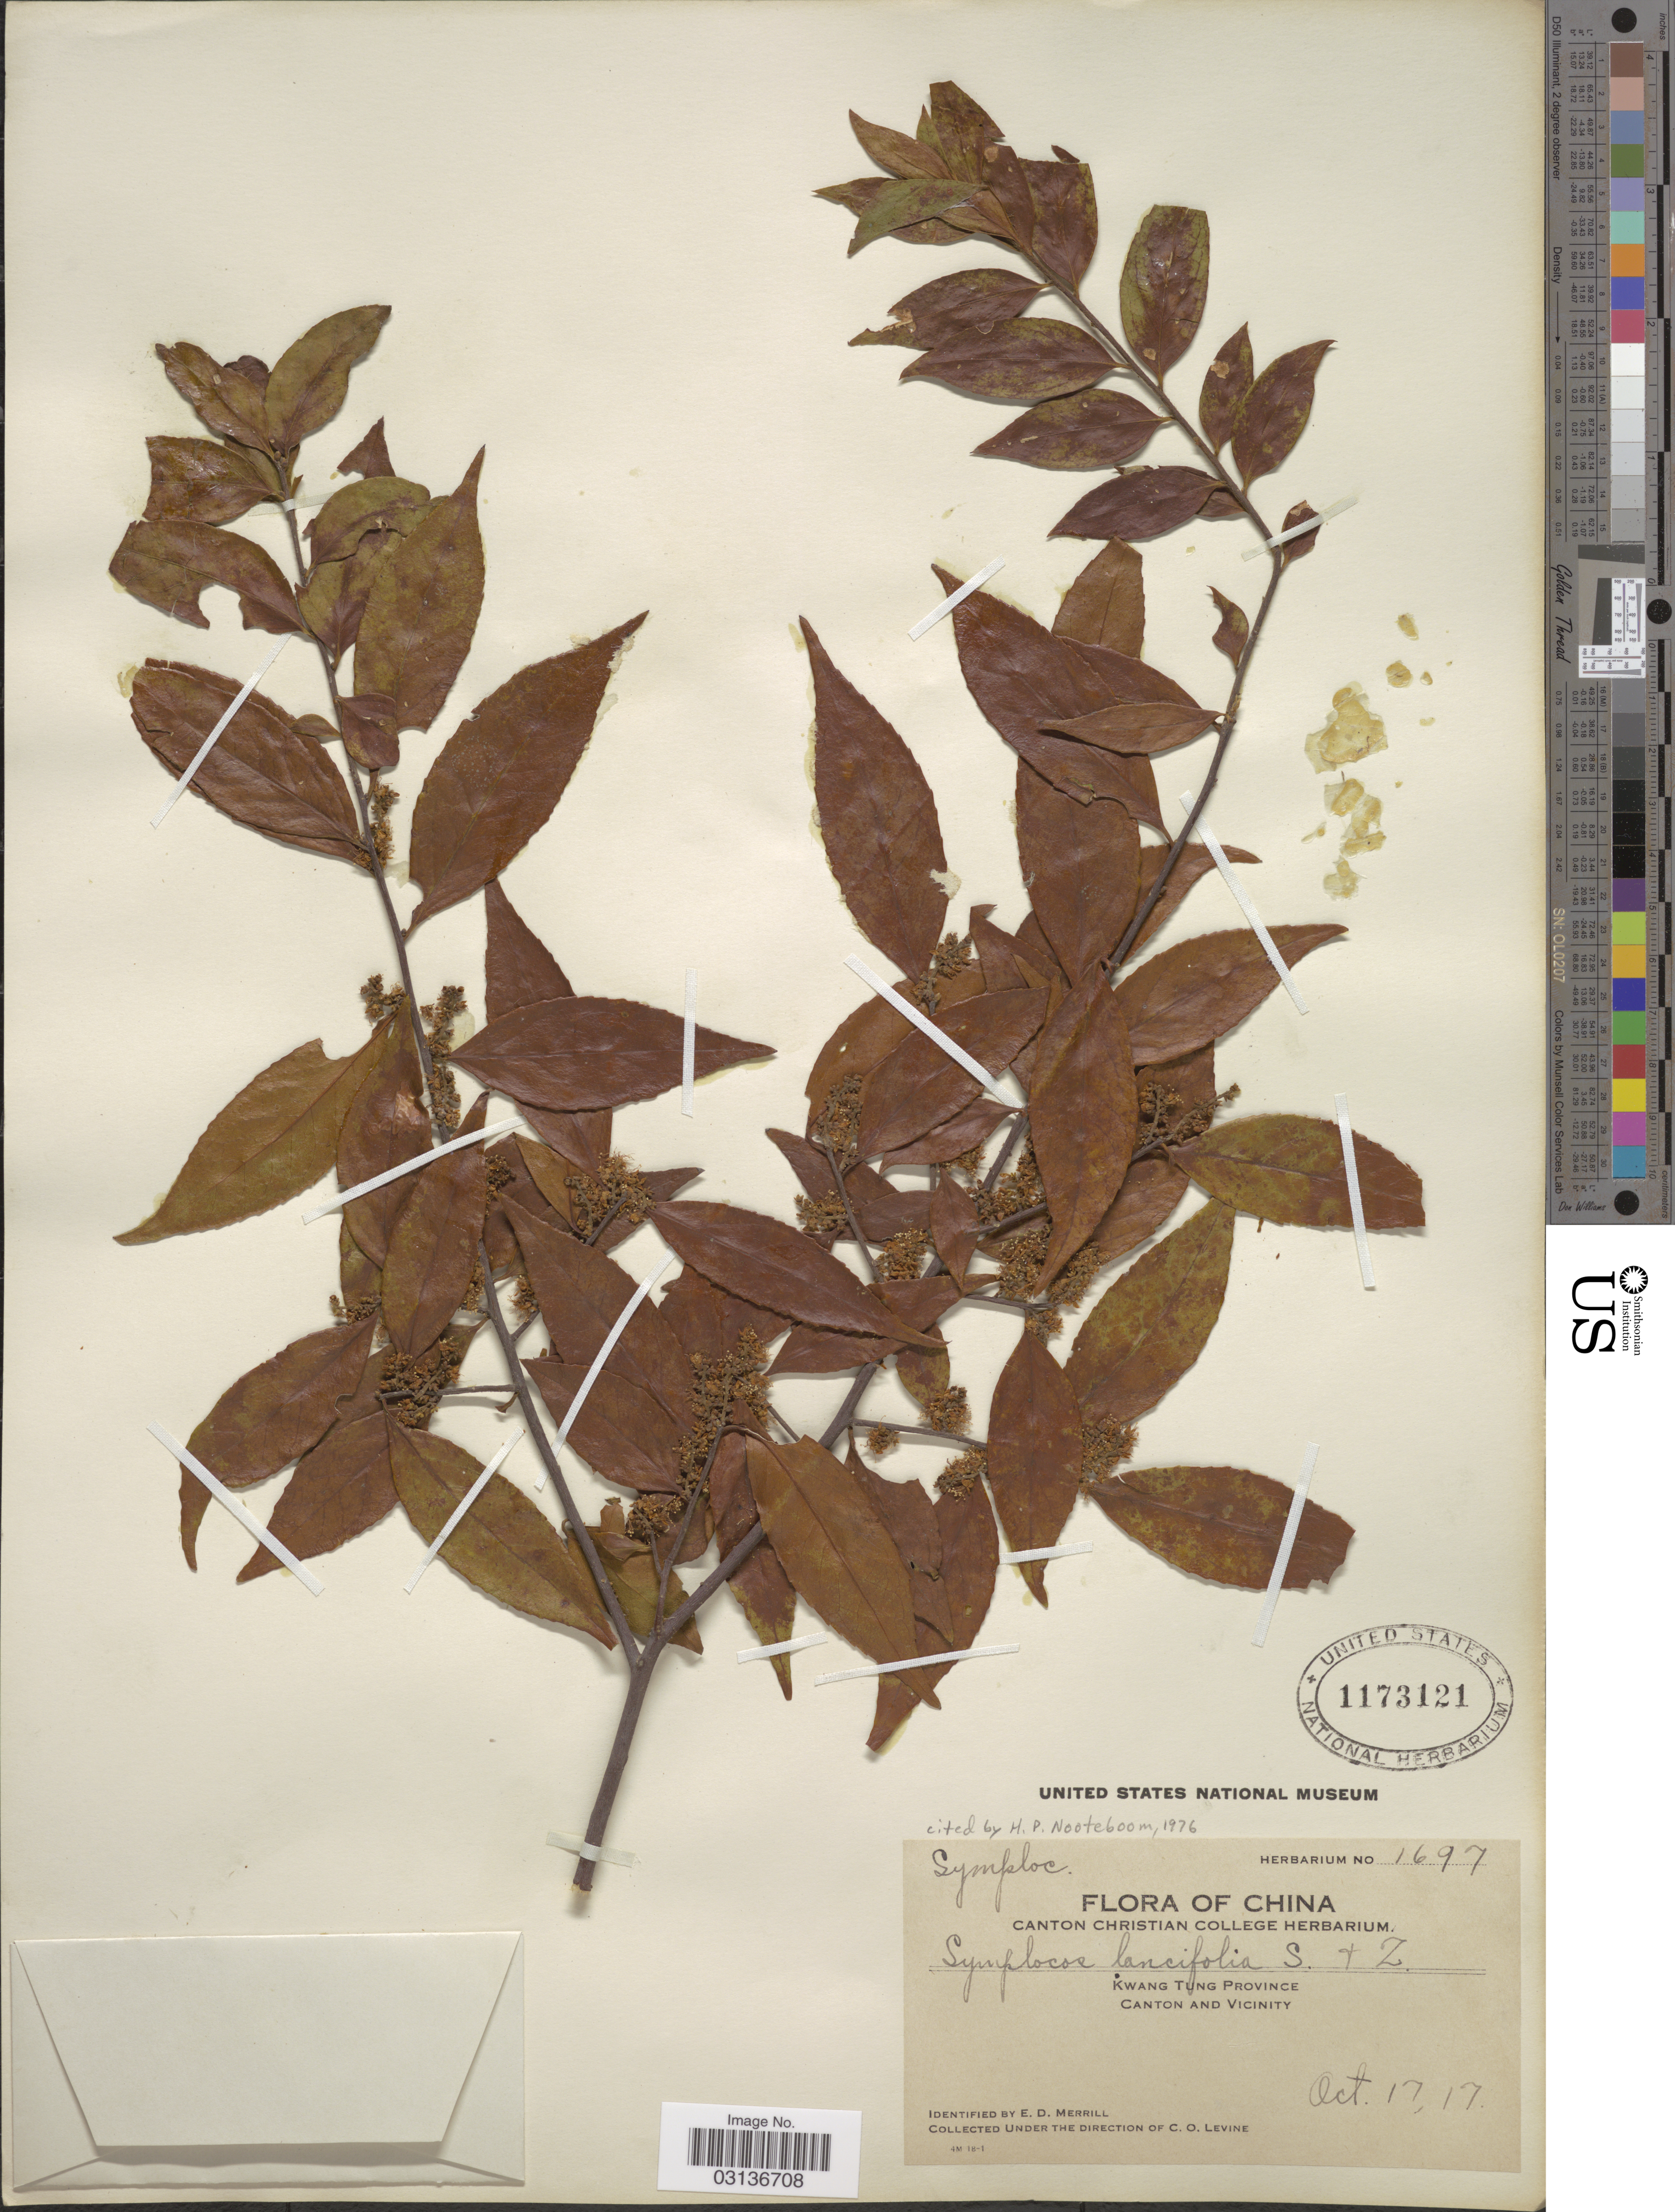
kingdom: Plantae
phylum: Tracheophyta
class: Magnoliopsida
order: Ericales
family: Symplocaceae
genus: Symplocos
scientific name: Symplocos lancifolia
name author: Siebert & Zucc.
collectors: C. O. Levine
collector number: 1697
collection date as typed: Transcribed d/m/y: 17/10/17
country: China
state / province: Guangdong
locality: Kwang Tung Province. Canton and Vicinity.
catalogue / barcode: US 1173121